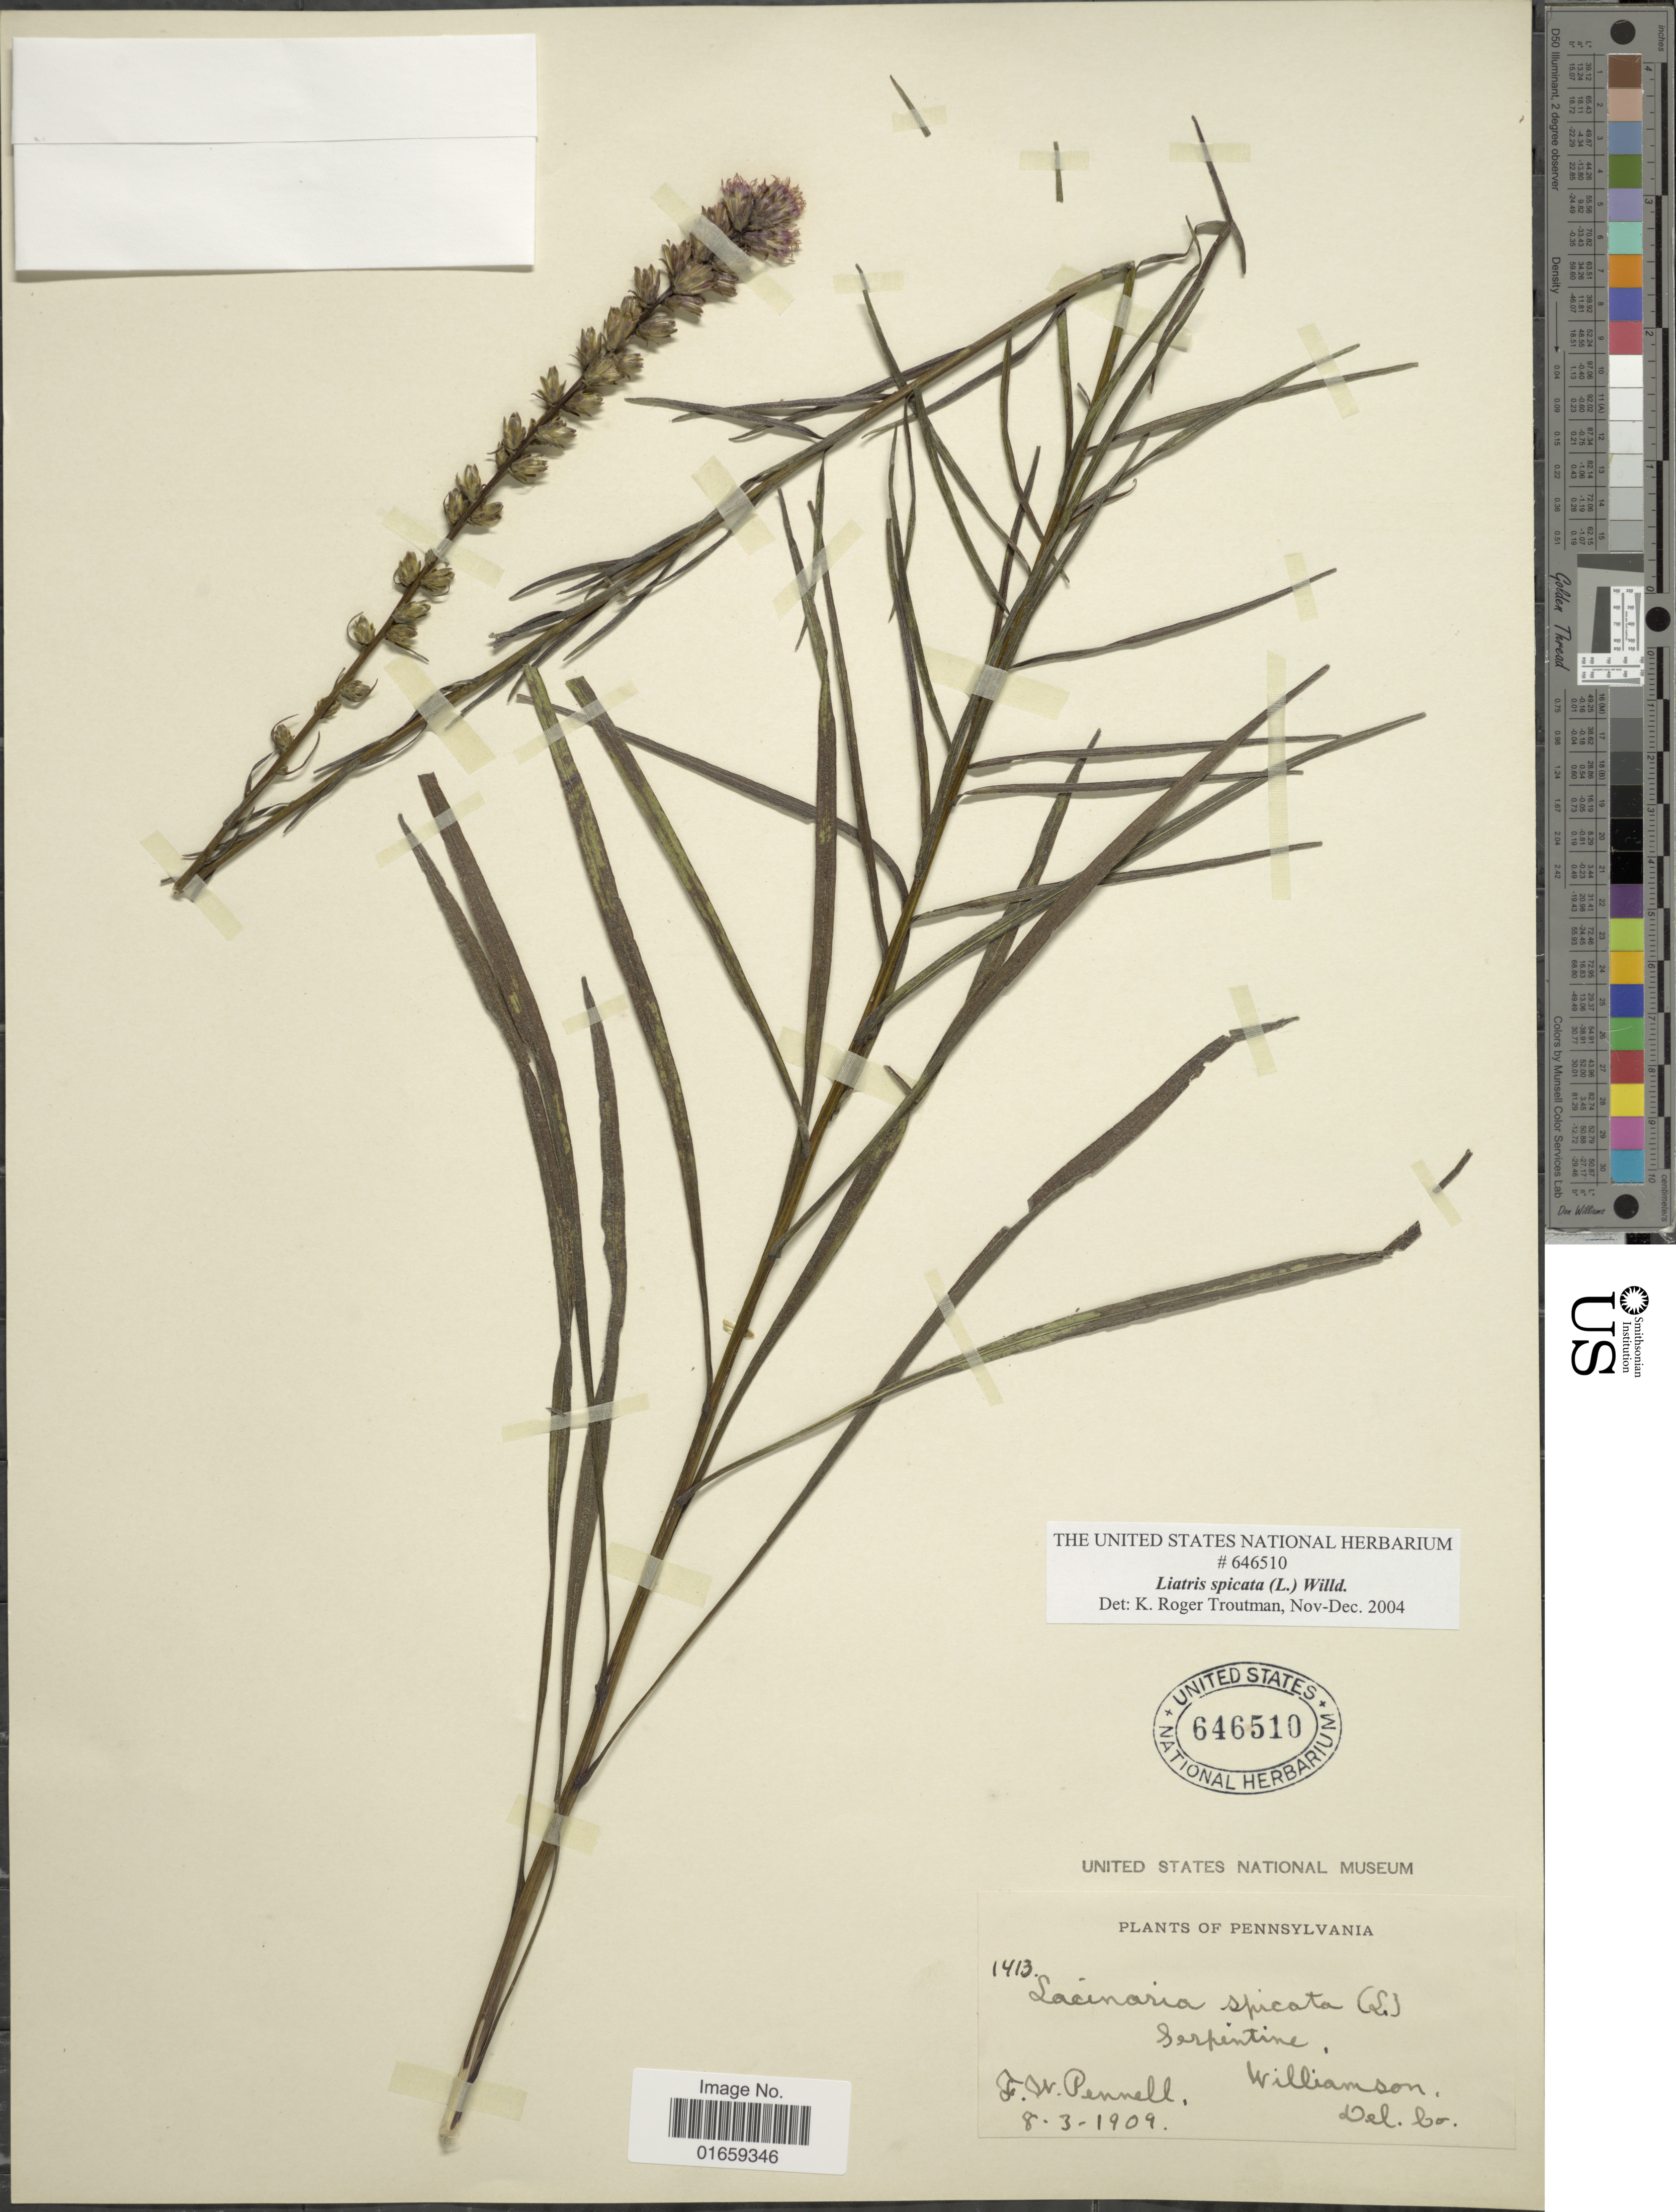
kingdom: Plantae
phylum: Tracheophyta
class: Magnoliopsida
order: Asterales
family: Asteraceae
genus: Liatris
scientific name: Liatris spicata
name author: (L.) Willd.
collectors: F. W. Pennell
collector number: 1413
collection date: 1909-08-03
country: United States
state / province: Pennsylvania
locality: Williamson, Del, Co.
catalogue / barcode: US 646510